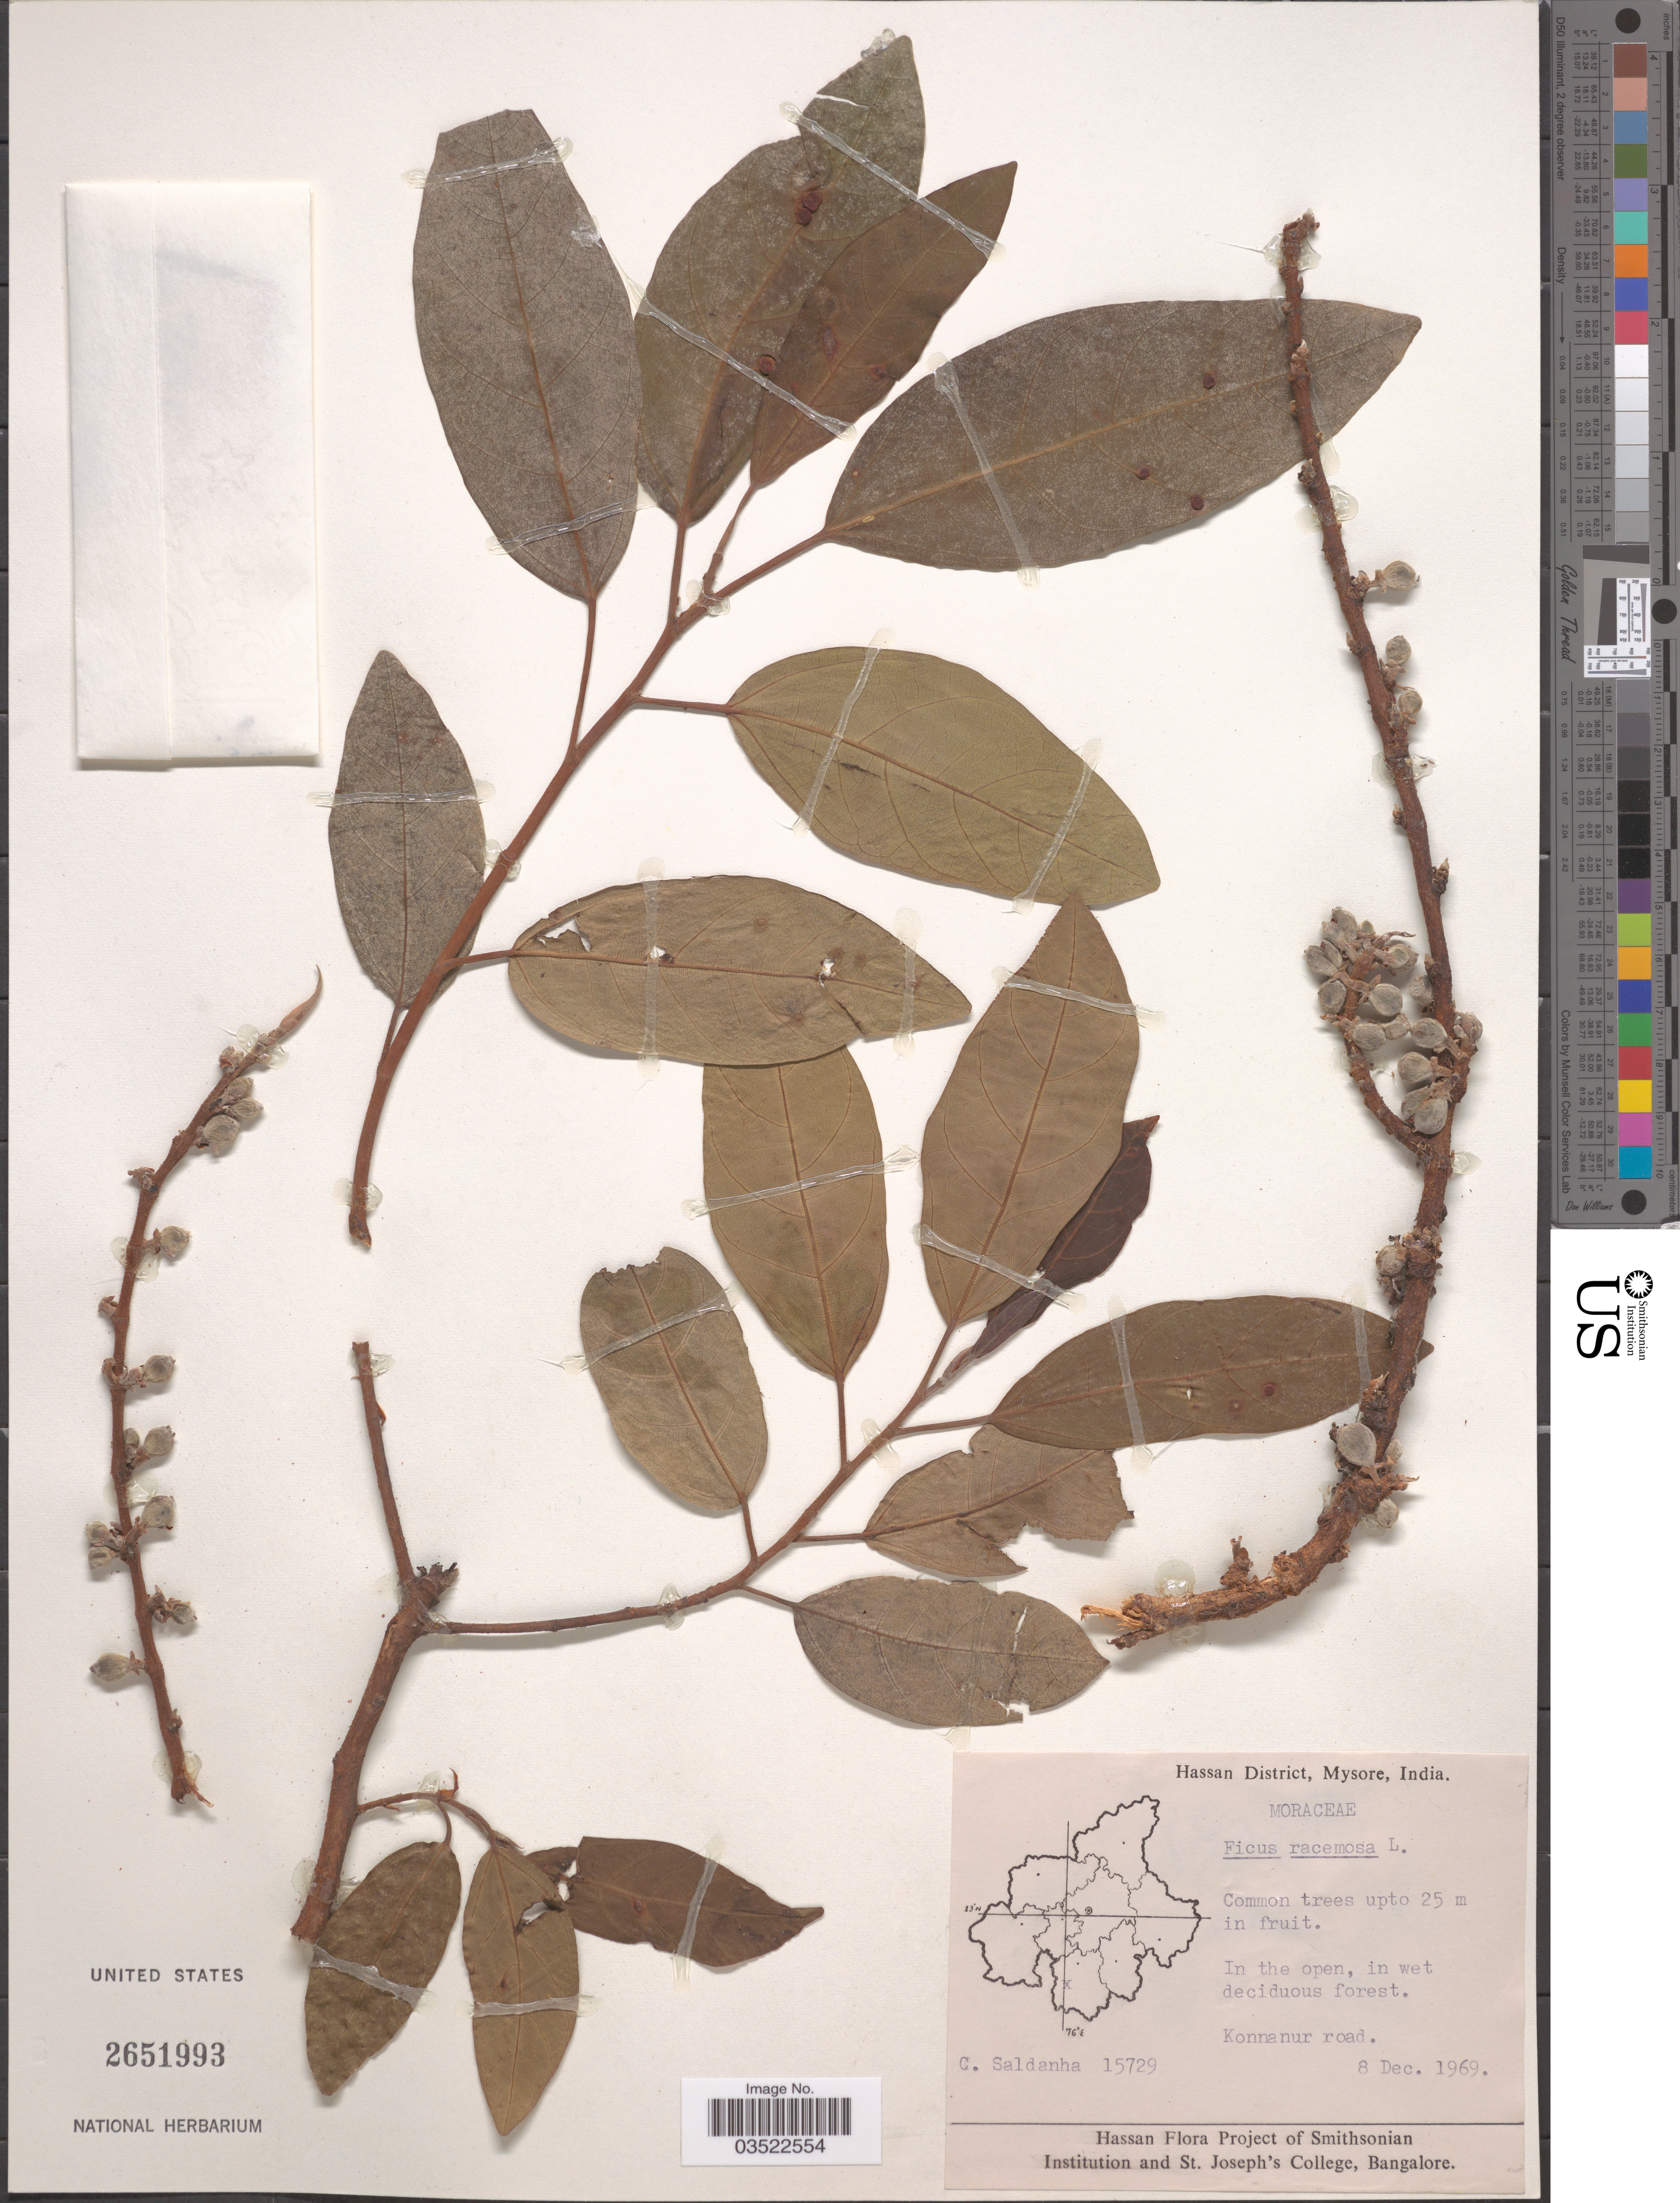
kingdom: Plantae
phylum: Tracheophyta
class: Magnoliopsida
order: Rosales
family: Moraceae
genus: Ficus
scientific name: Ficus racemosa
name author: L.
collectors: C. Saldanha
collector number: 15729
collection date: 1969-12-08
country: India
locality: Hassan District, Mysore. Konnanur road.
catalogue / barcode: US 2651993